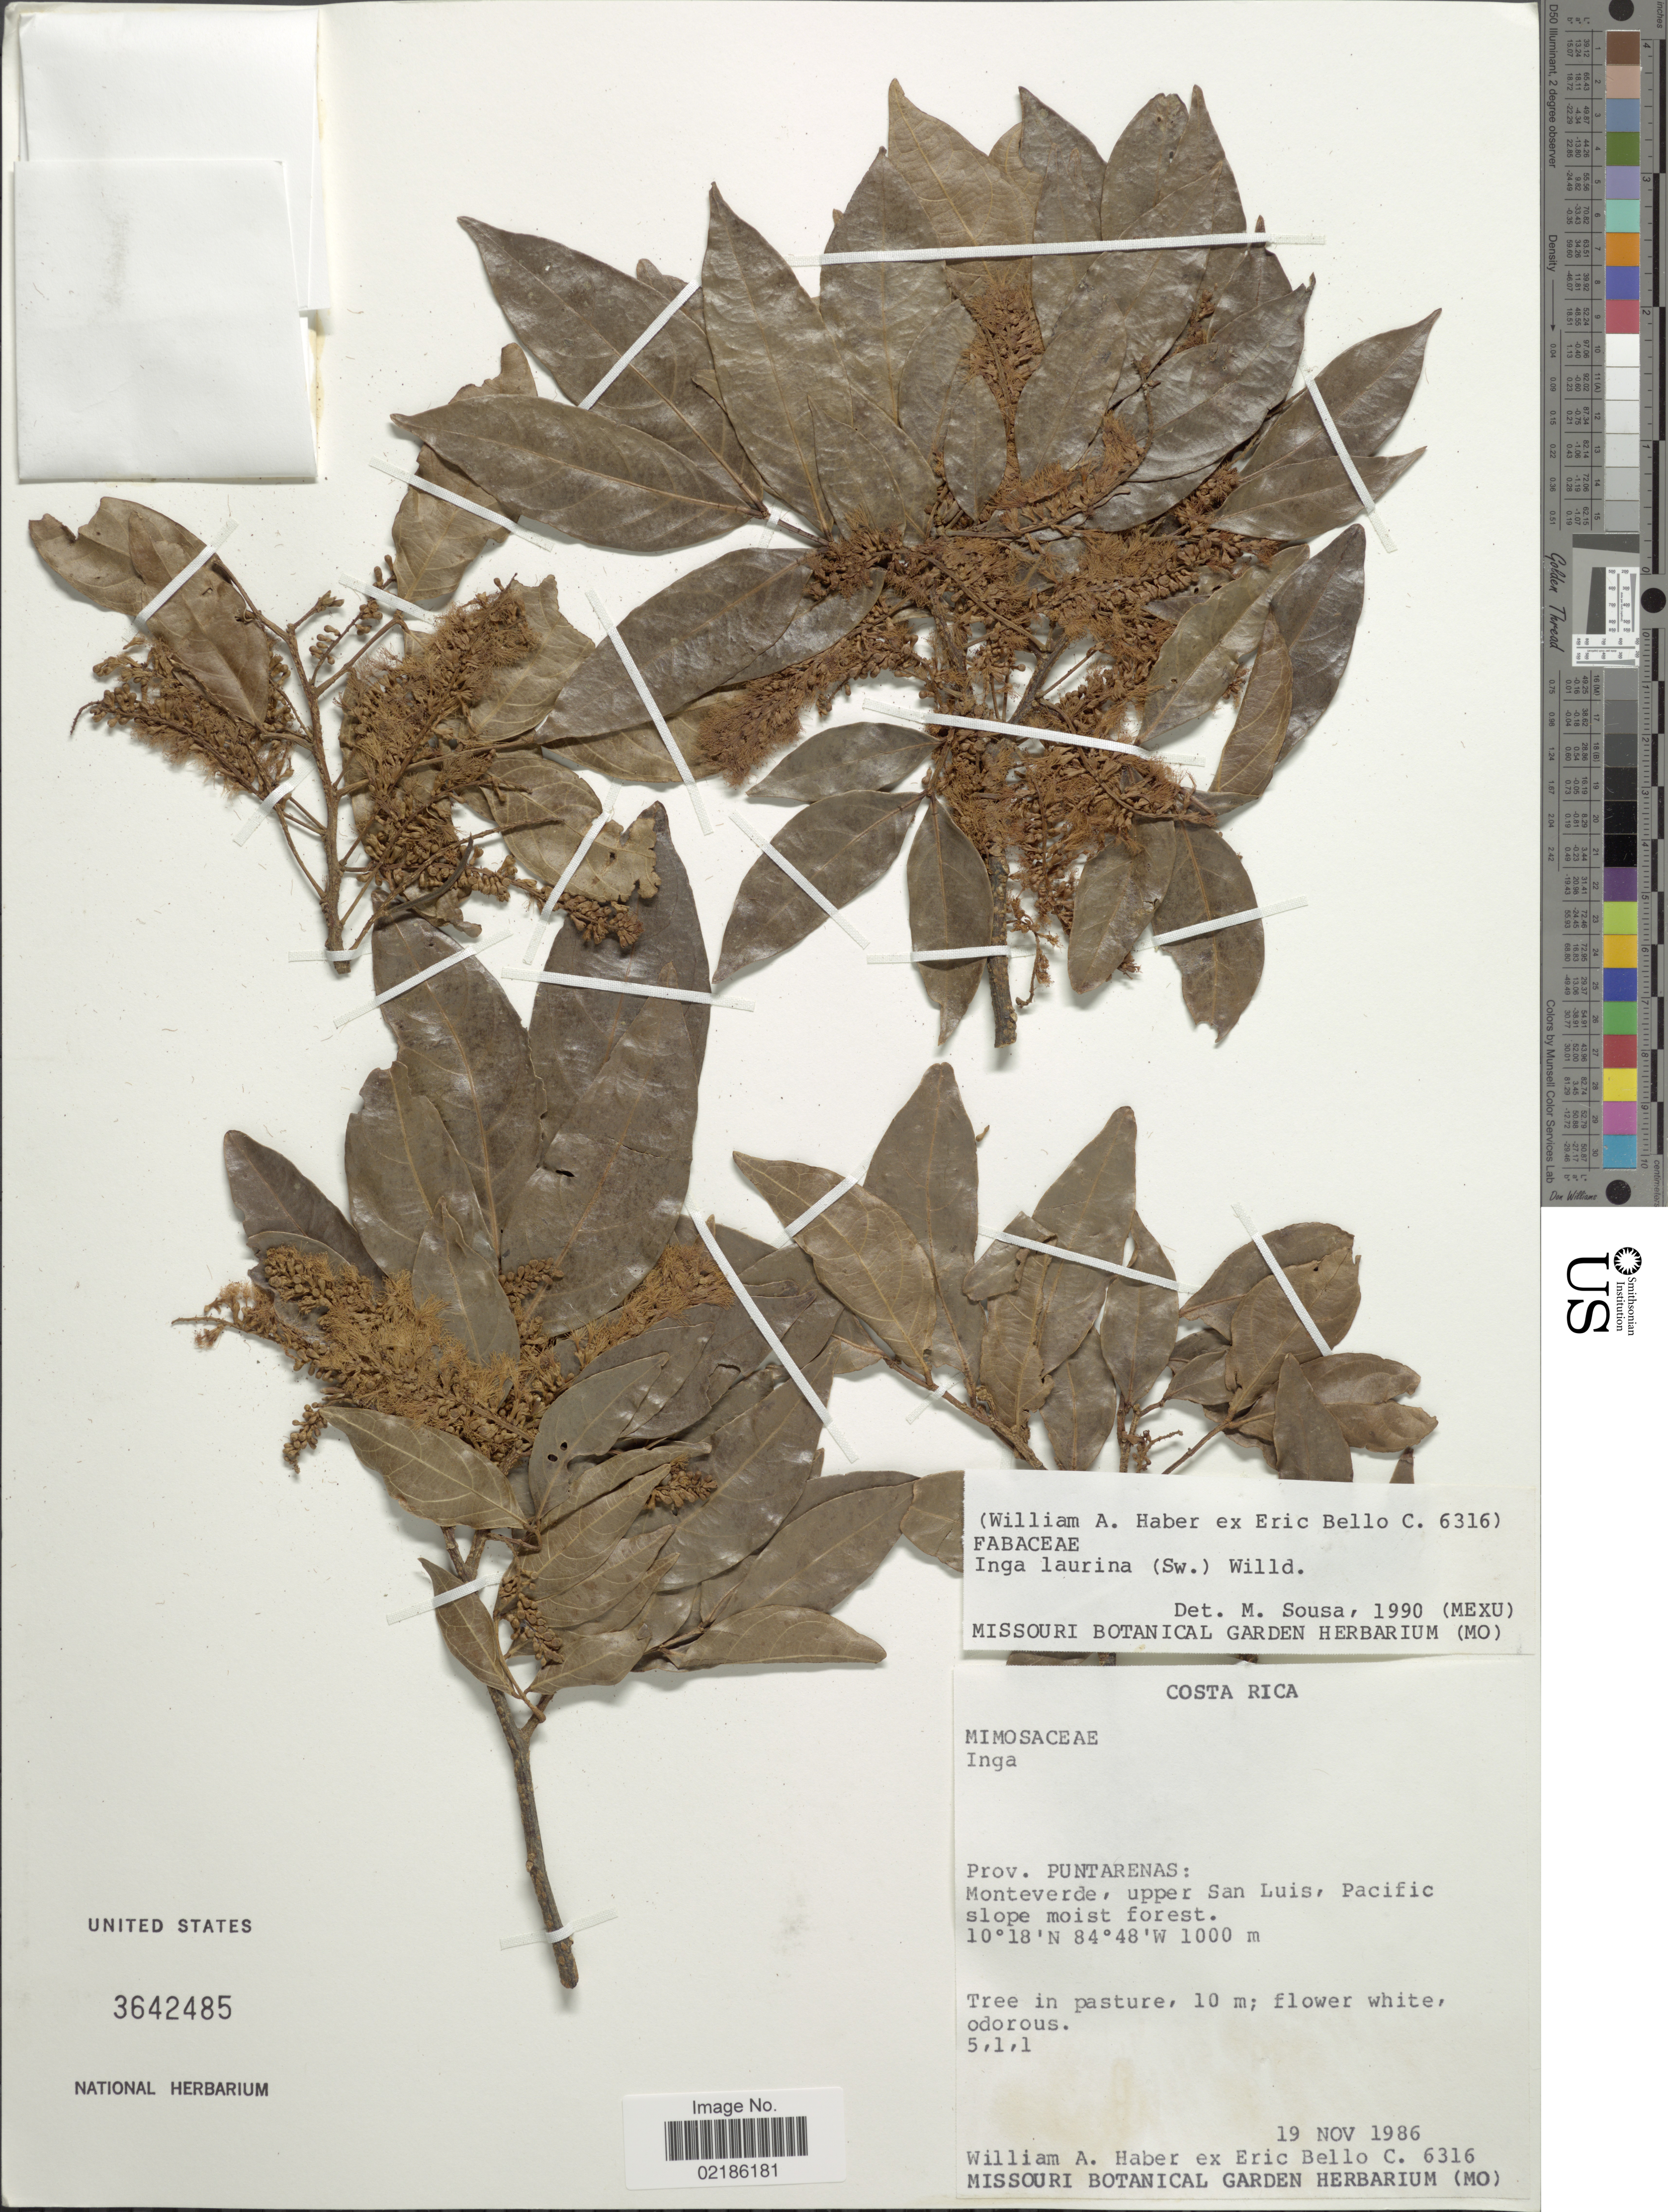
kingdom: Plantae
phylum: Tracheophyta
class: Magnoliopsida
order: Fabales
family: Fabaceae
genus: Inga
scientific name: Inga laurina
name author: (Sw.) Willd.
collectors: W. A. Haber & E. Bello C.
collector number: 6316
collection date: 1986-11-19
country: Costa Rica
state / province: Puntarenas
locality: Monteverde, upper San Luis, Pacific slope moist forest.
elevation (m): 1000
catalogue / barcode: US 3642485